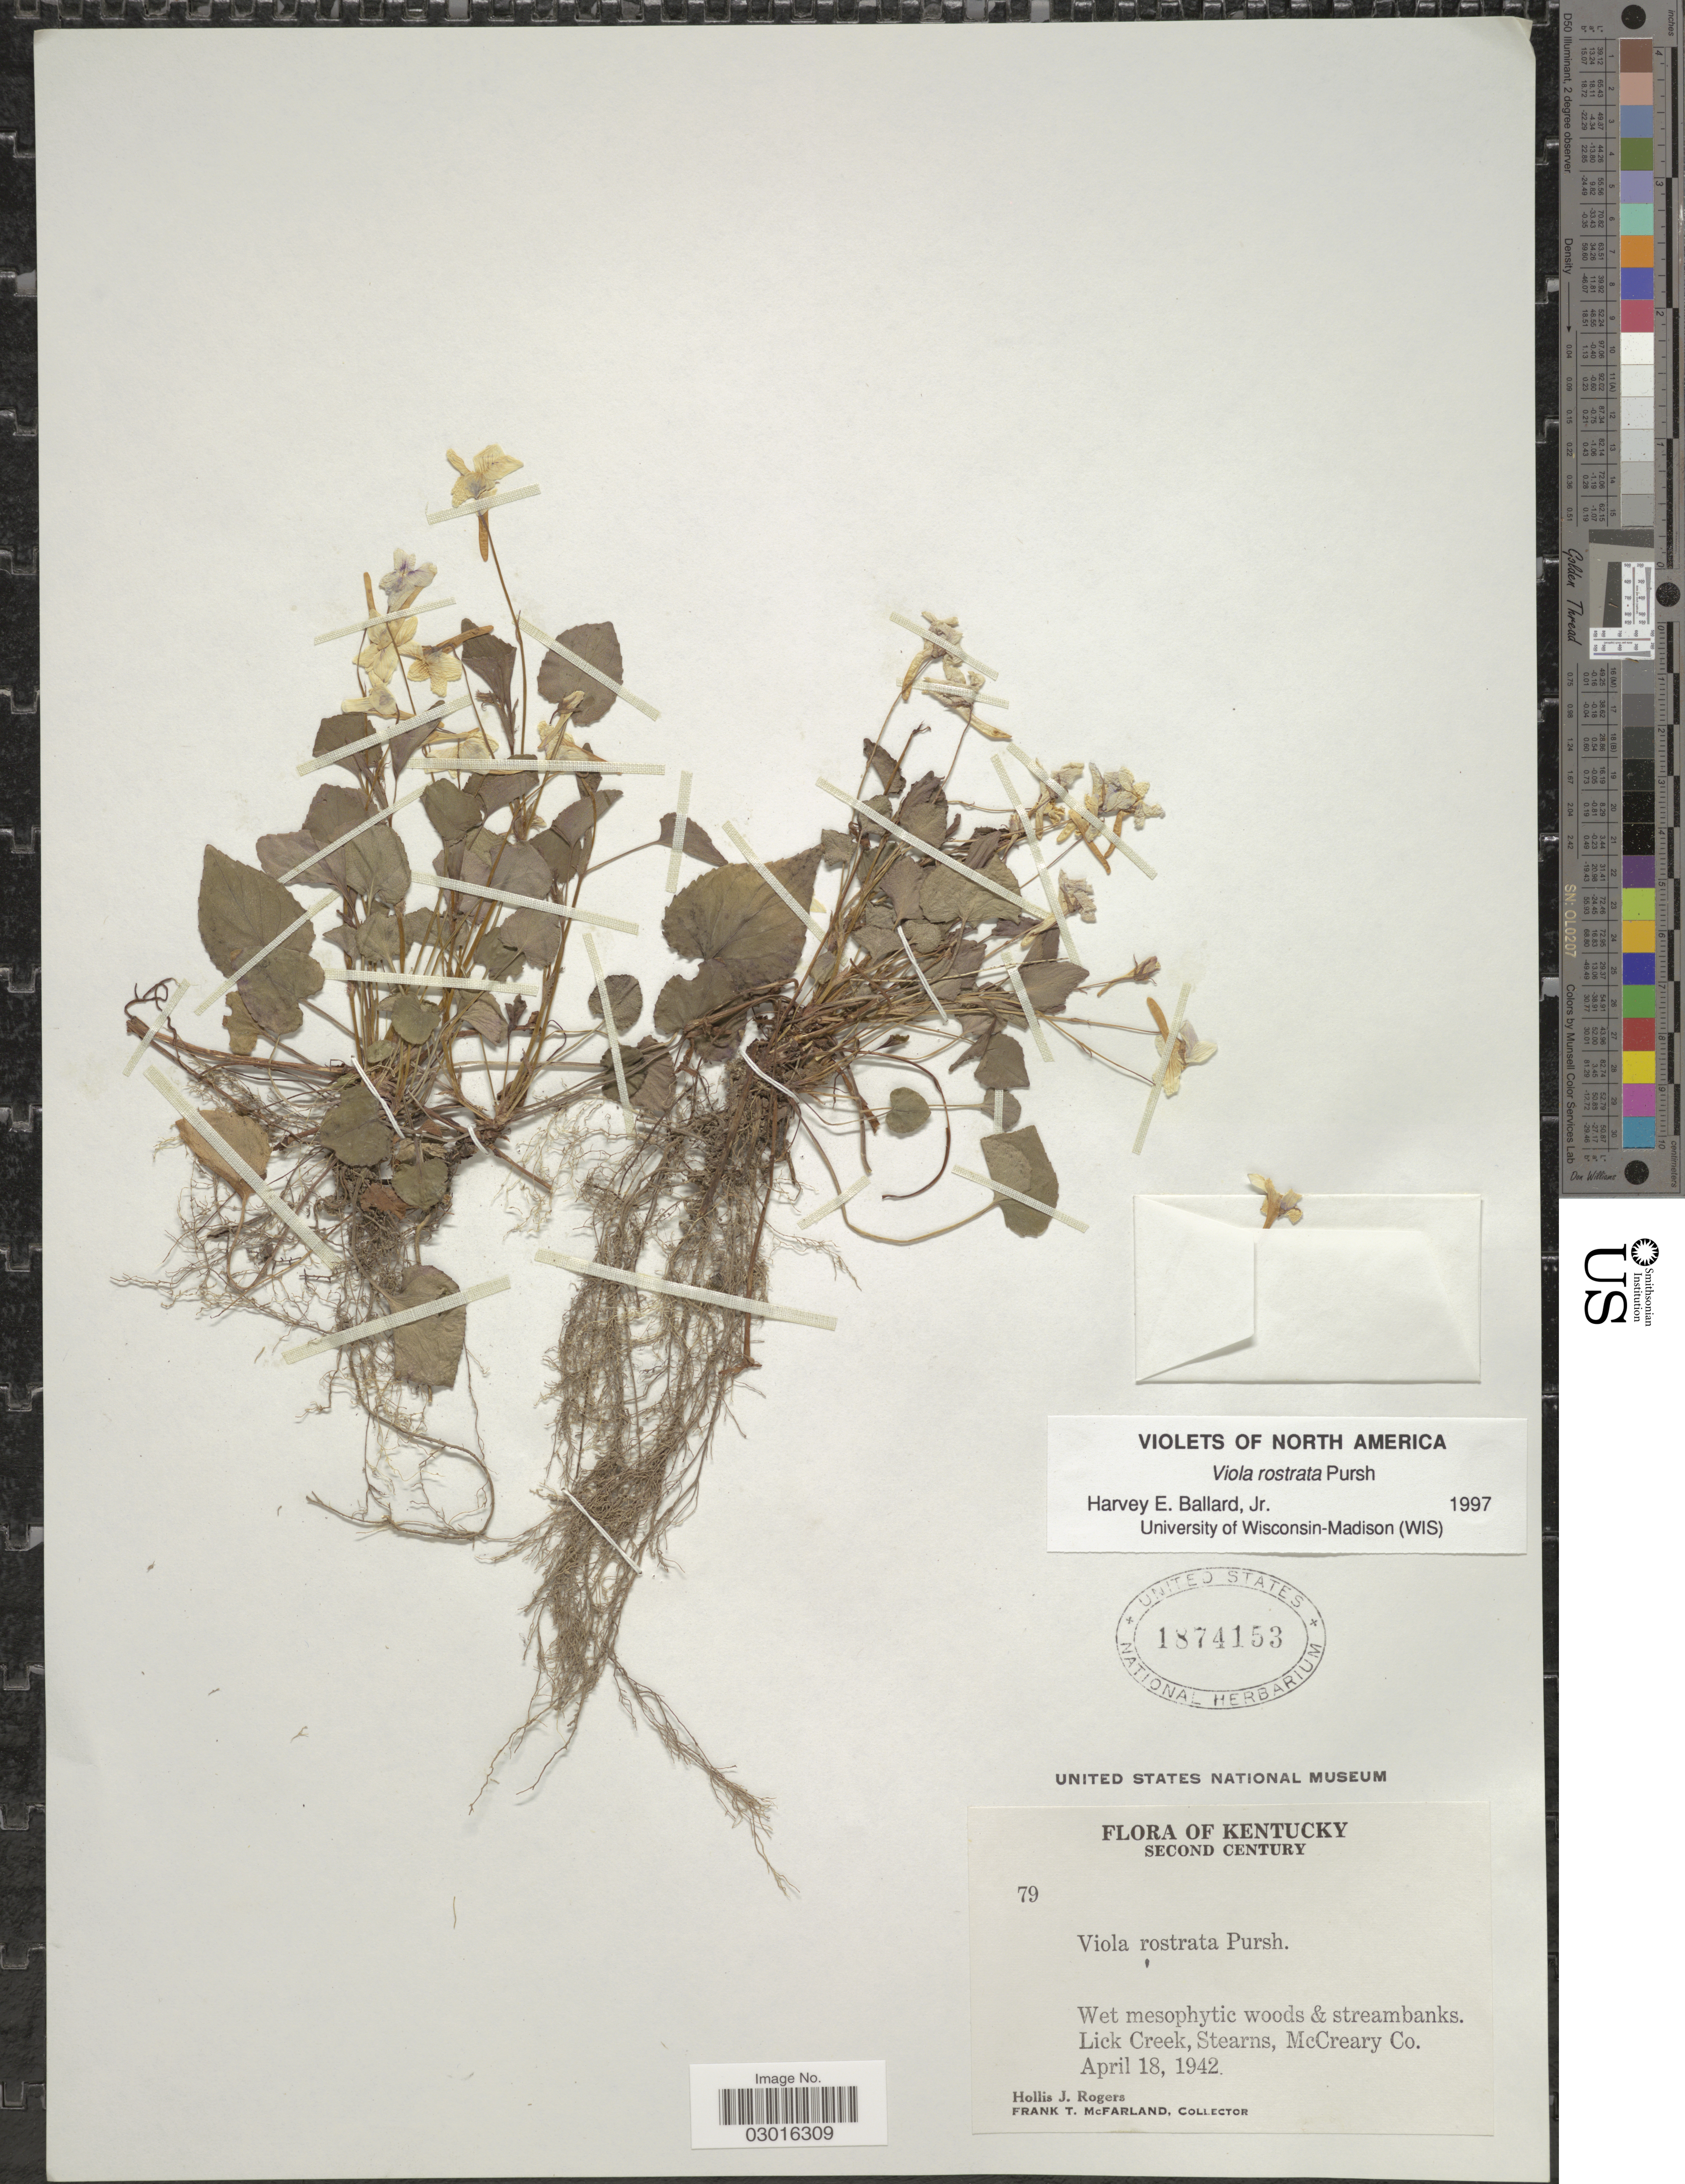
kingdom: Plantae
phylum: Tracheophyta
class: Magnoliopsida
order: Malpighiales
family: Violaceae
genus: Viola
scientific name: Viola rostrata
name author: Pursh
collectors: H. J. Rogers & F. McFarland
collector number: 79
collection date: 1942-04-18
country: United States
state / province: Kentucky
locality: Second Century, Lick Creek, Stearns, McCreary Co.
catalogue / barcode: US 1874153